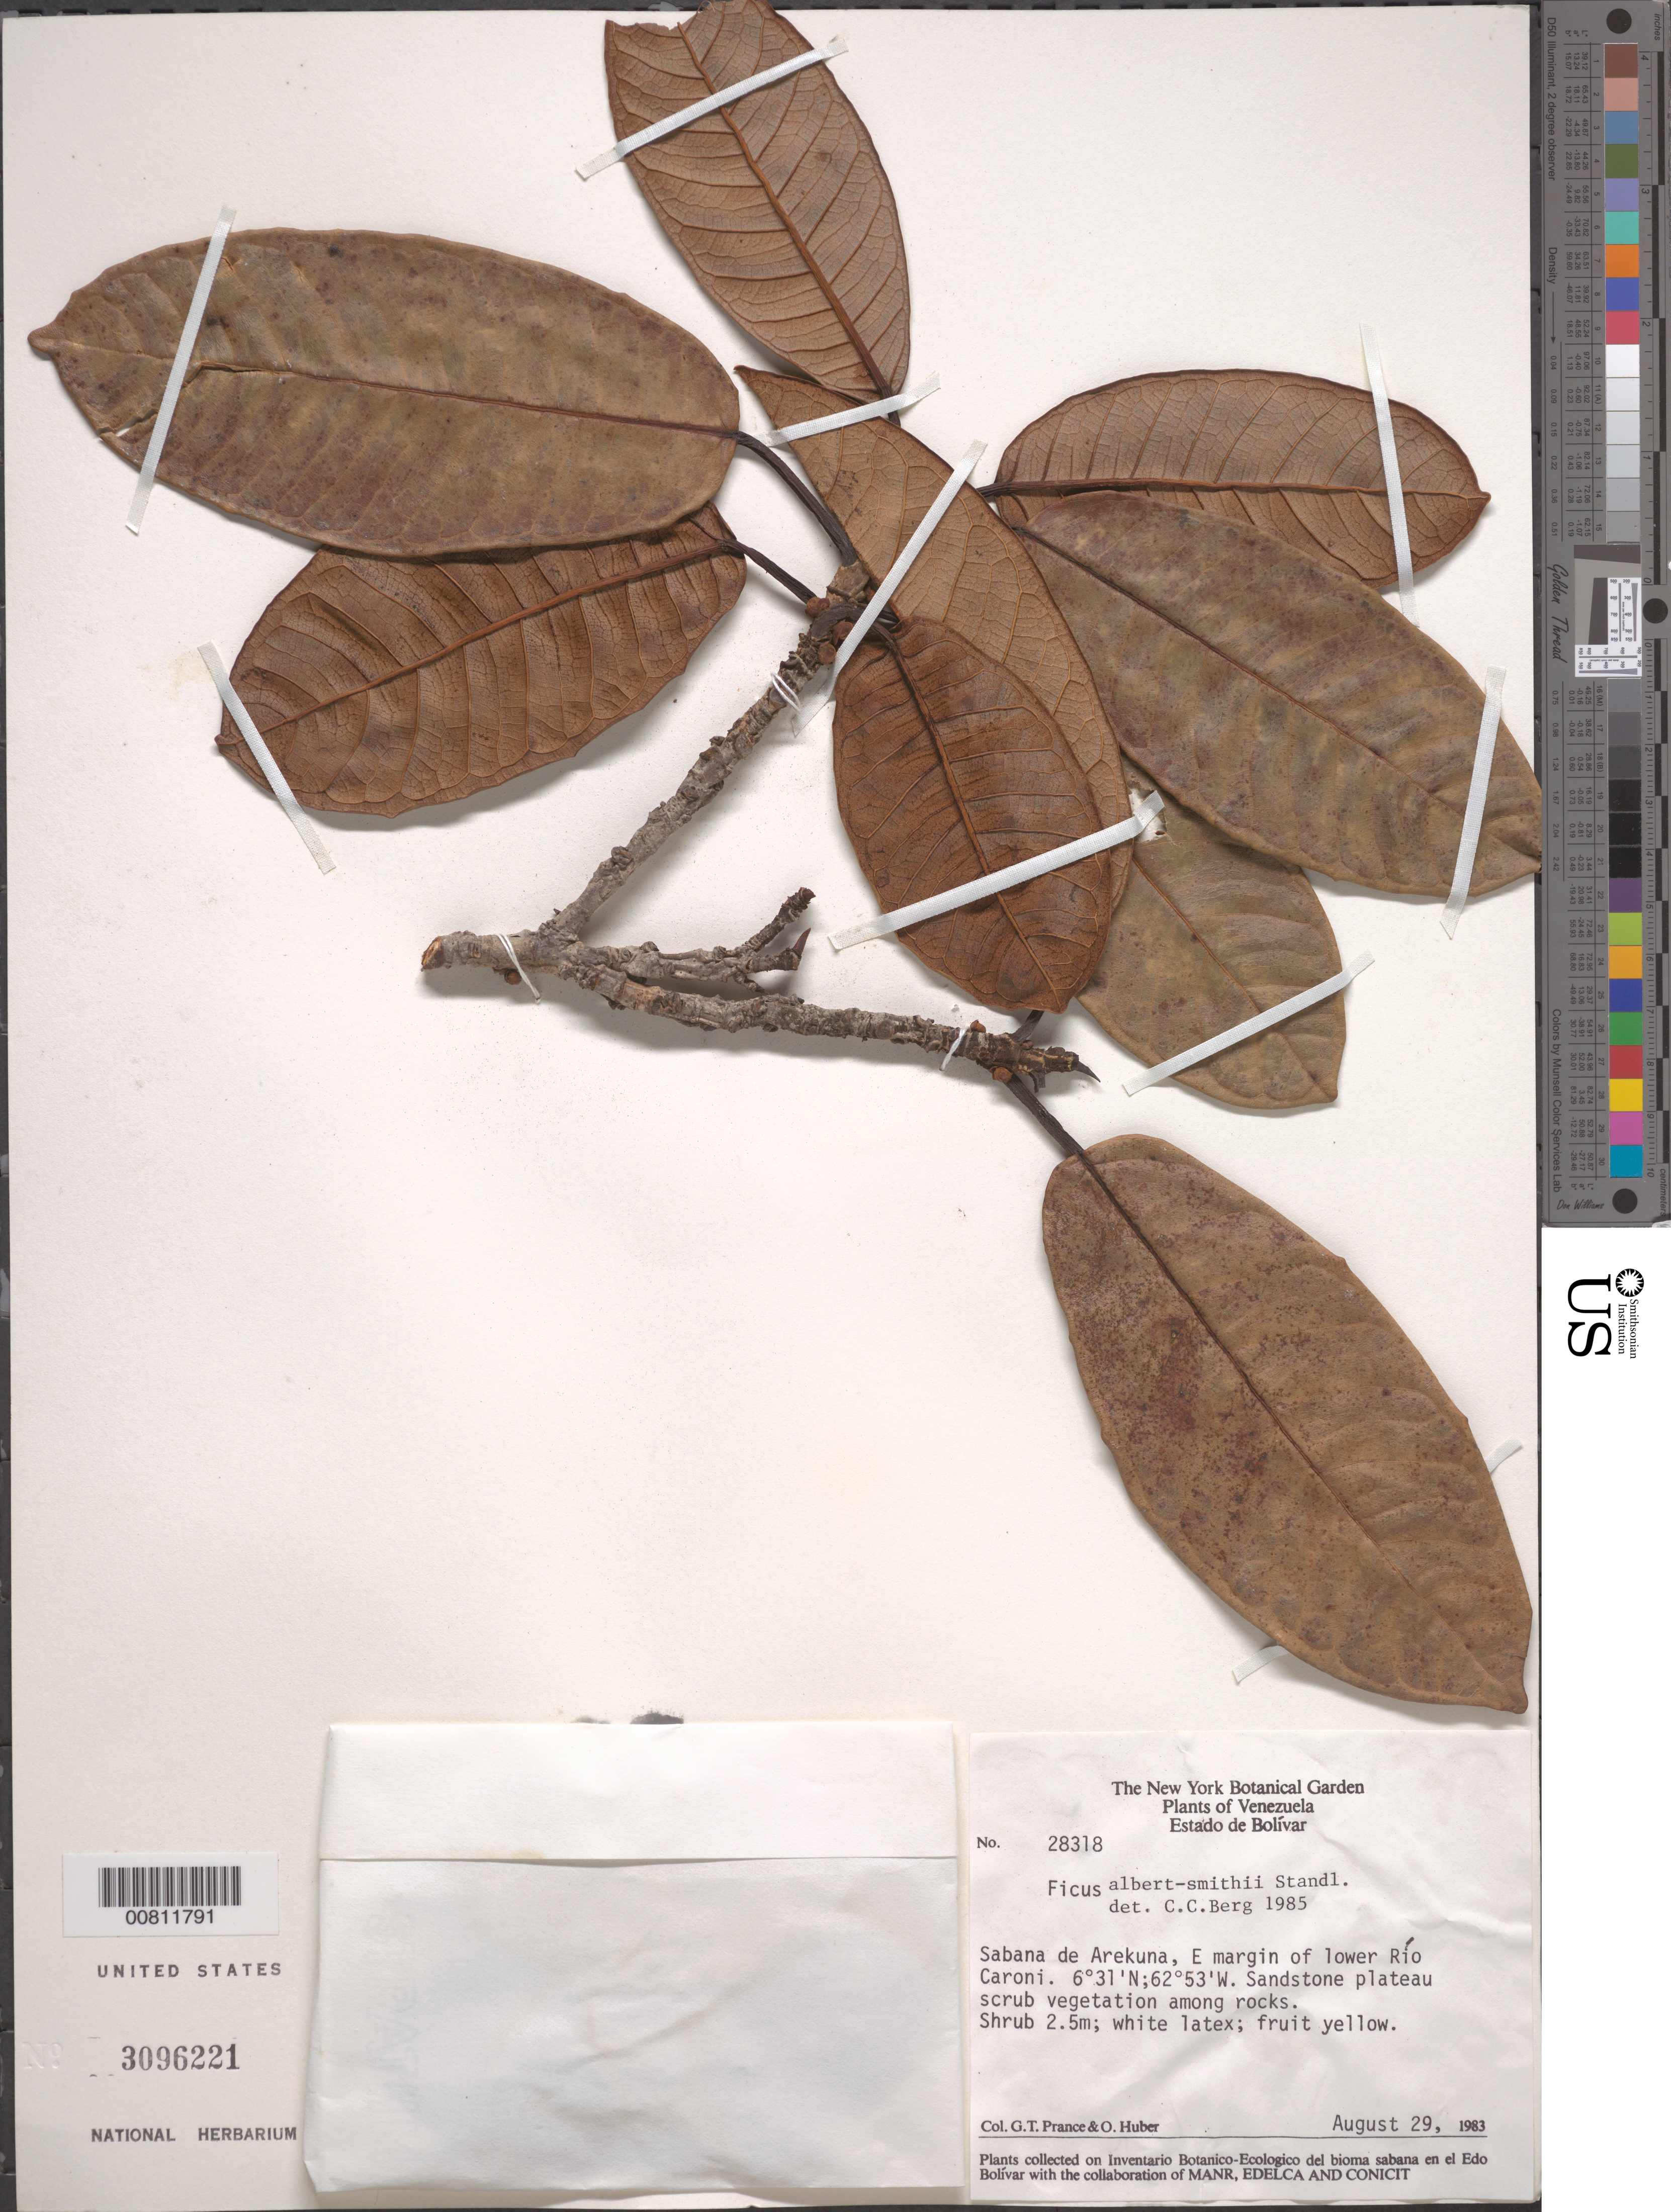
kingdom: Plantae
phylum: Tracheophyta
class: Magnoliopsida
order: Rosales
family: Moraceae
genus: Ficus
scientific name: Ficus albert-smithii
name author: Standl. in A.C. Sm.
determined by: Berg, C. C.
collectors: G. T. Prance & O. Huber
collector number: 28318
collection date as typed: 29-Aug-83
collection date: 1983-08-29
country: Venezuela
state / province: Bolívar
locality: Sabana de Arekuna, E margin of lower Río Caroní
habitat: Sandstone plateau scrub vegetation among rocks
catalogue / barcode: US 3096221